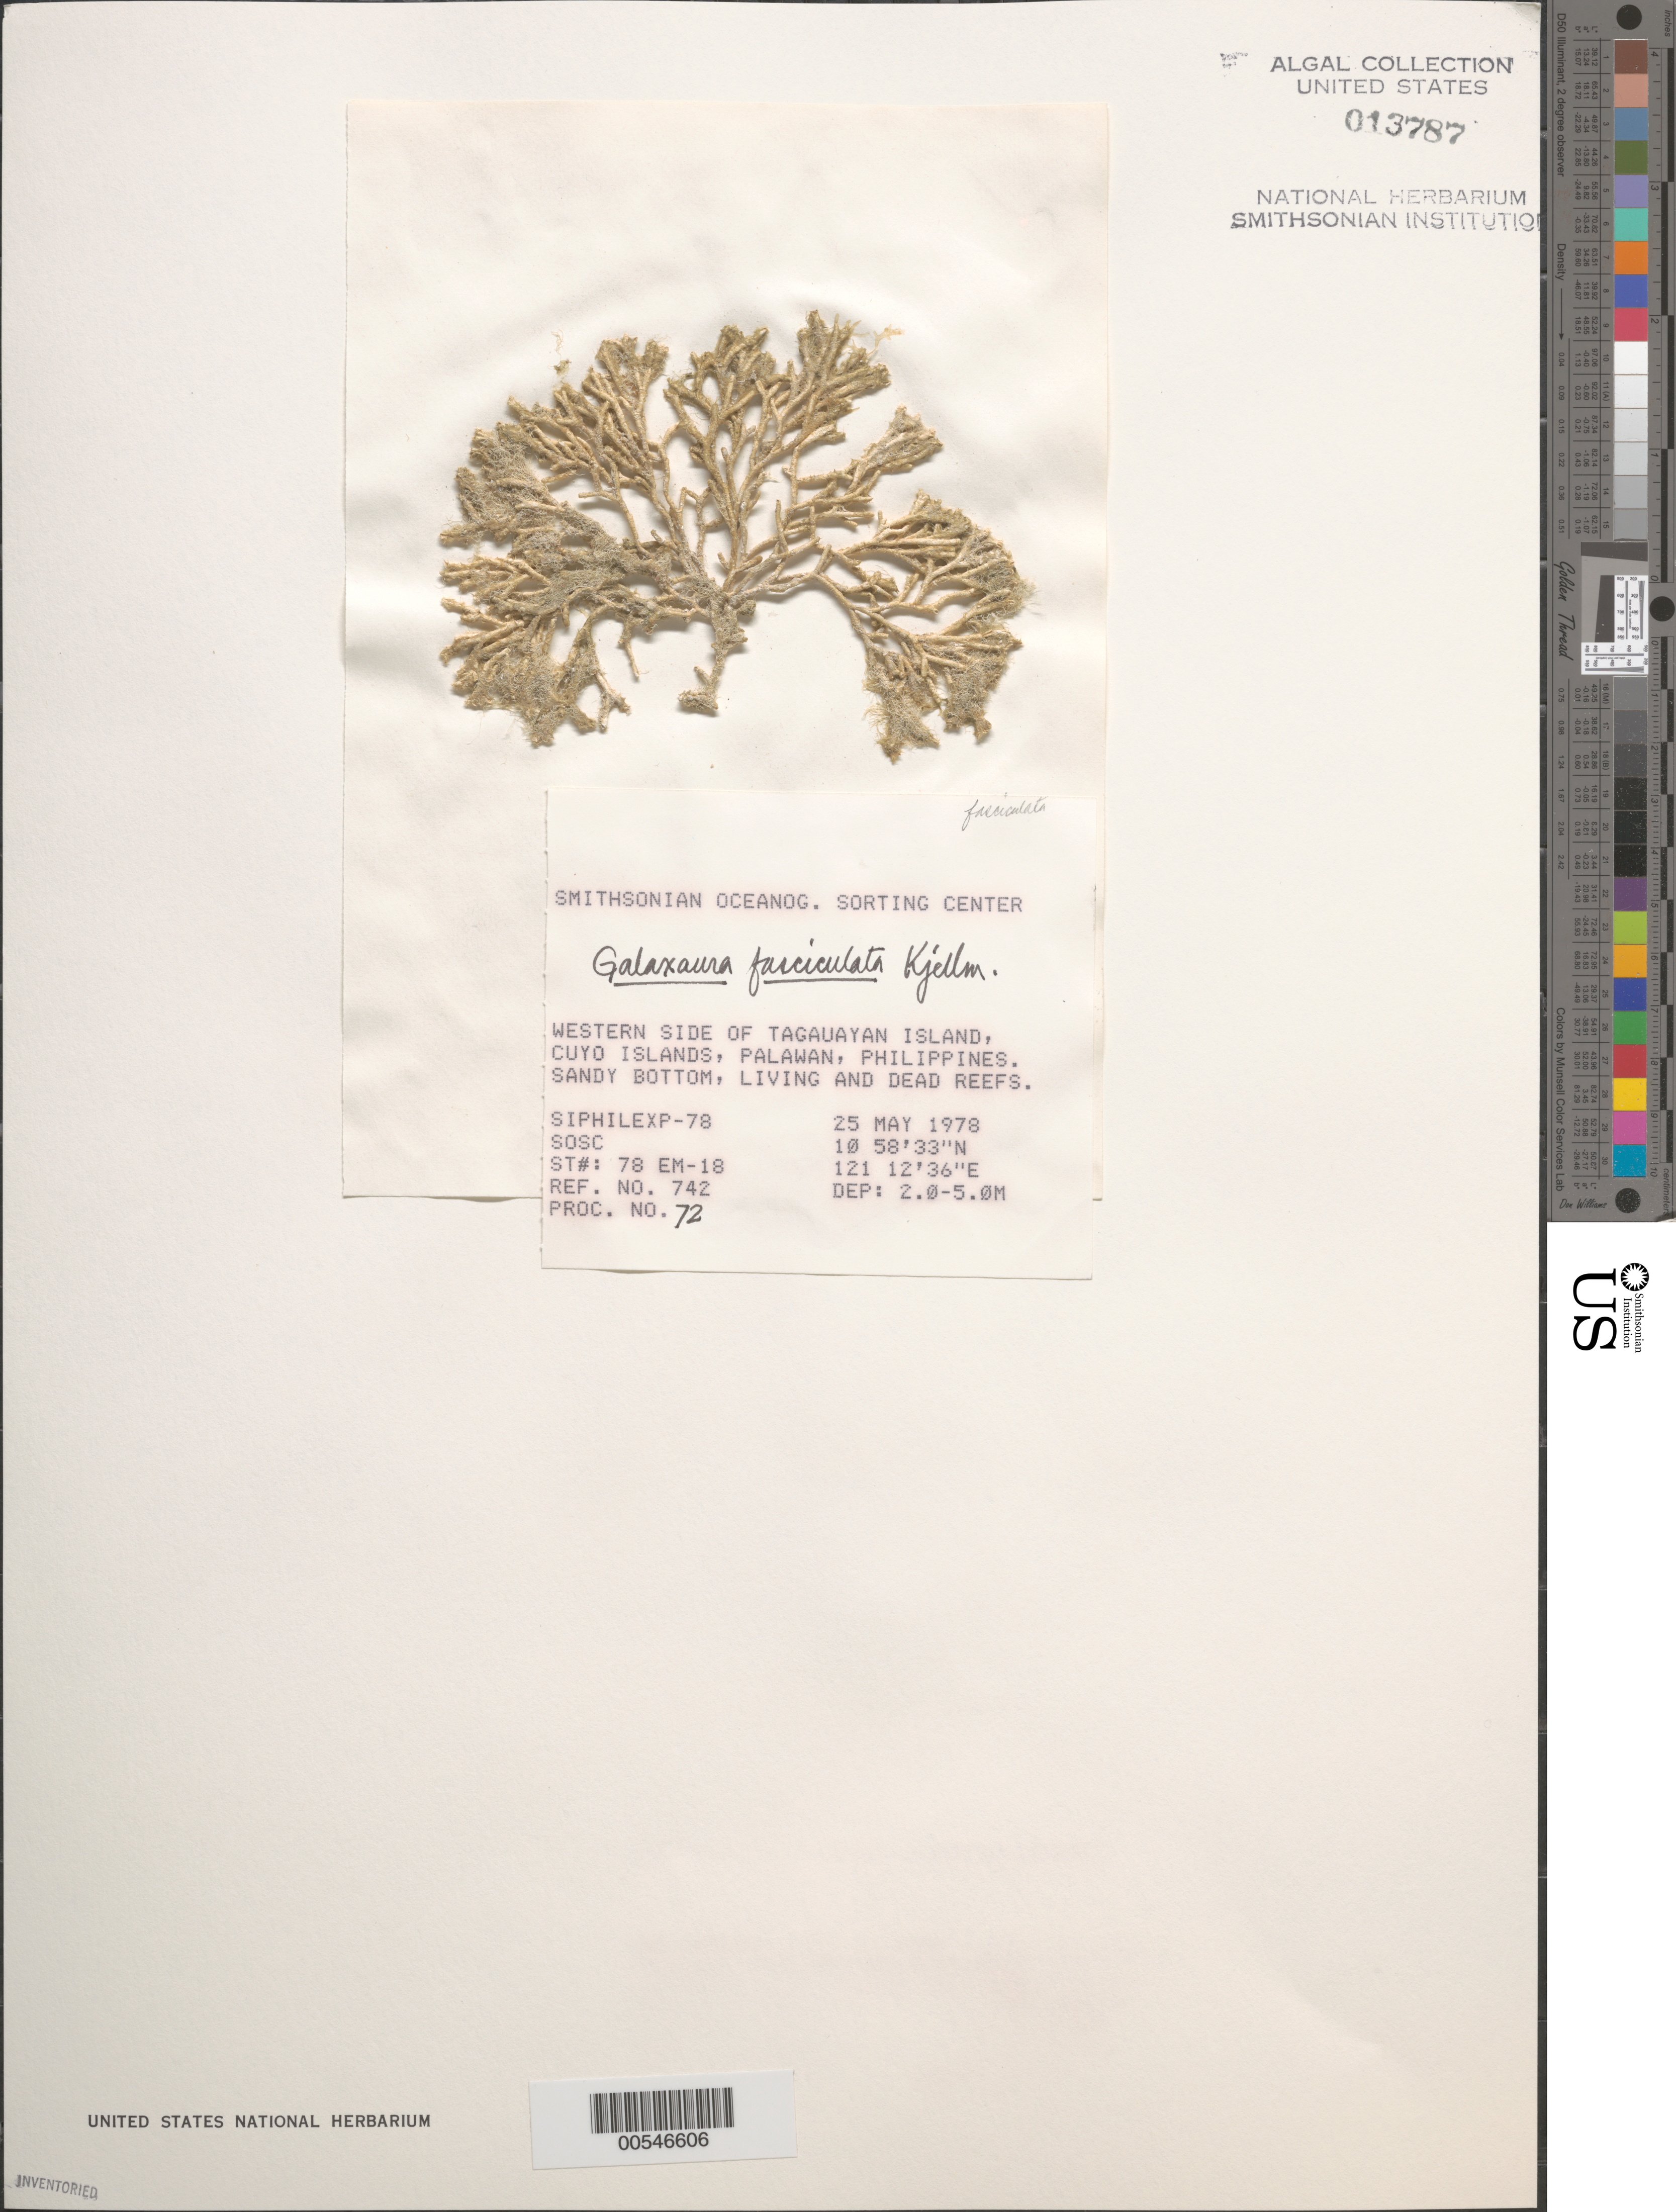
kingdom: Plantae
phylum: Rhodophyta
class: Florideophyceae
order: Nemaliales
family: Galaxauraceae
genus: Galaxaura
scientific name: Galaxaura divaricata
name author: (L.) Huisman & R.A. Towns.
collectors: SOSC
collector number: Station 78 Em-18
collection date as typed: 25 May 1978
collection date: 1978-05-25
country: Philippines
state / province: Mimaropa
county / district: Palawan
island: Tagauayan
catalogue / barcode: US 13787